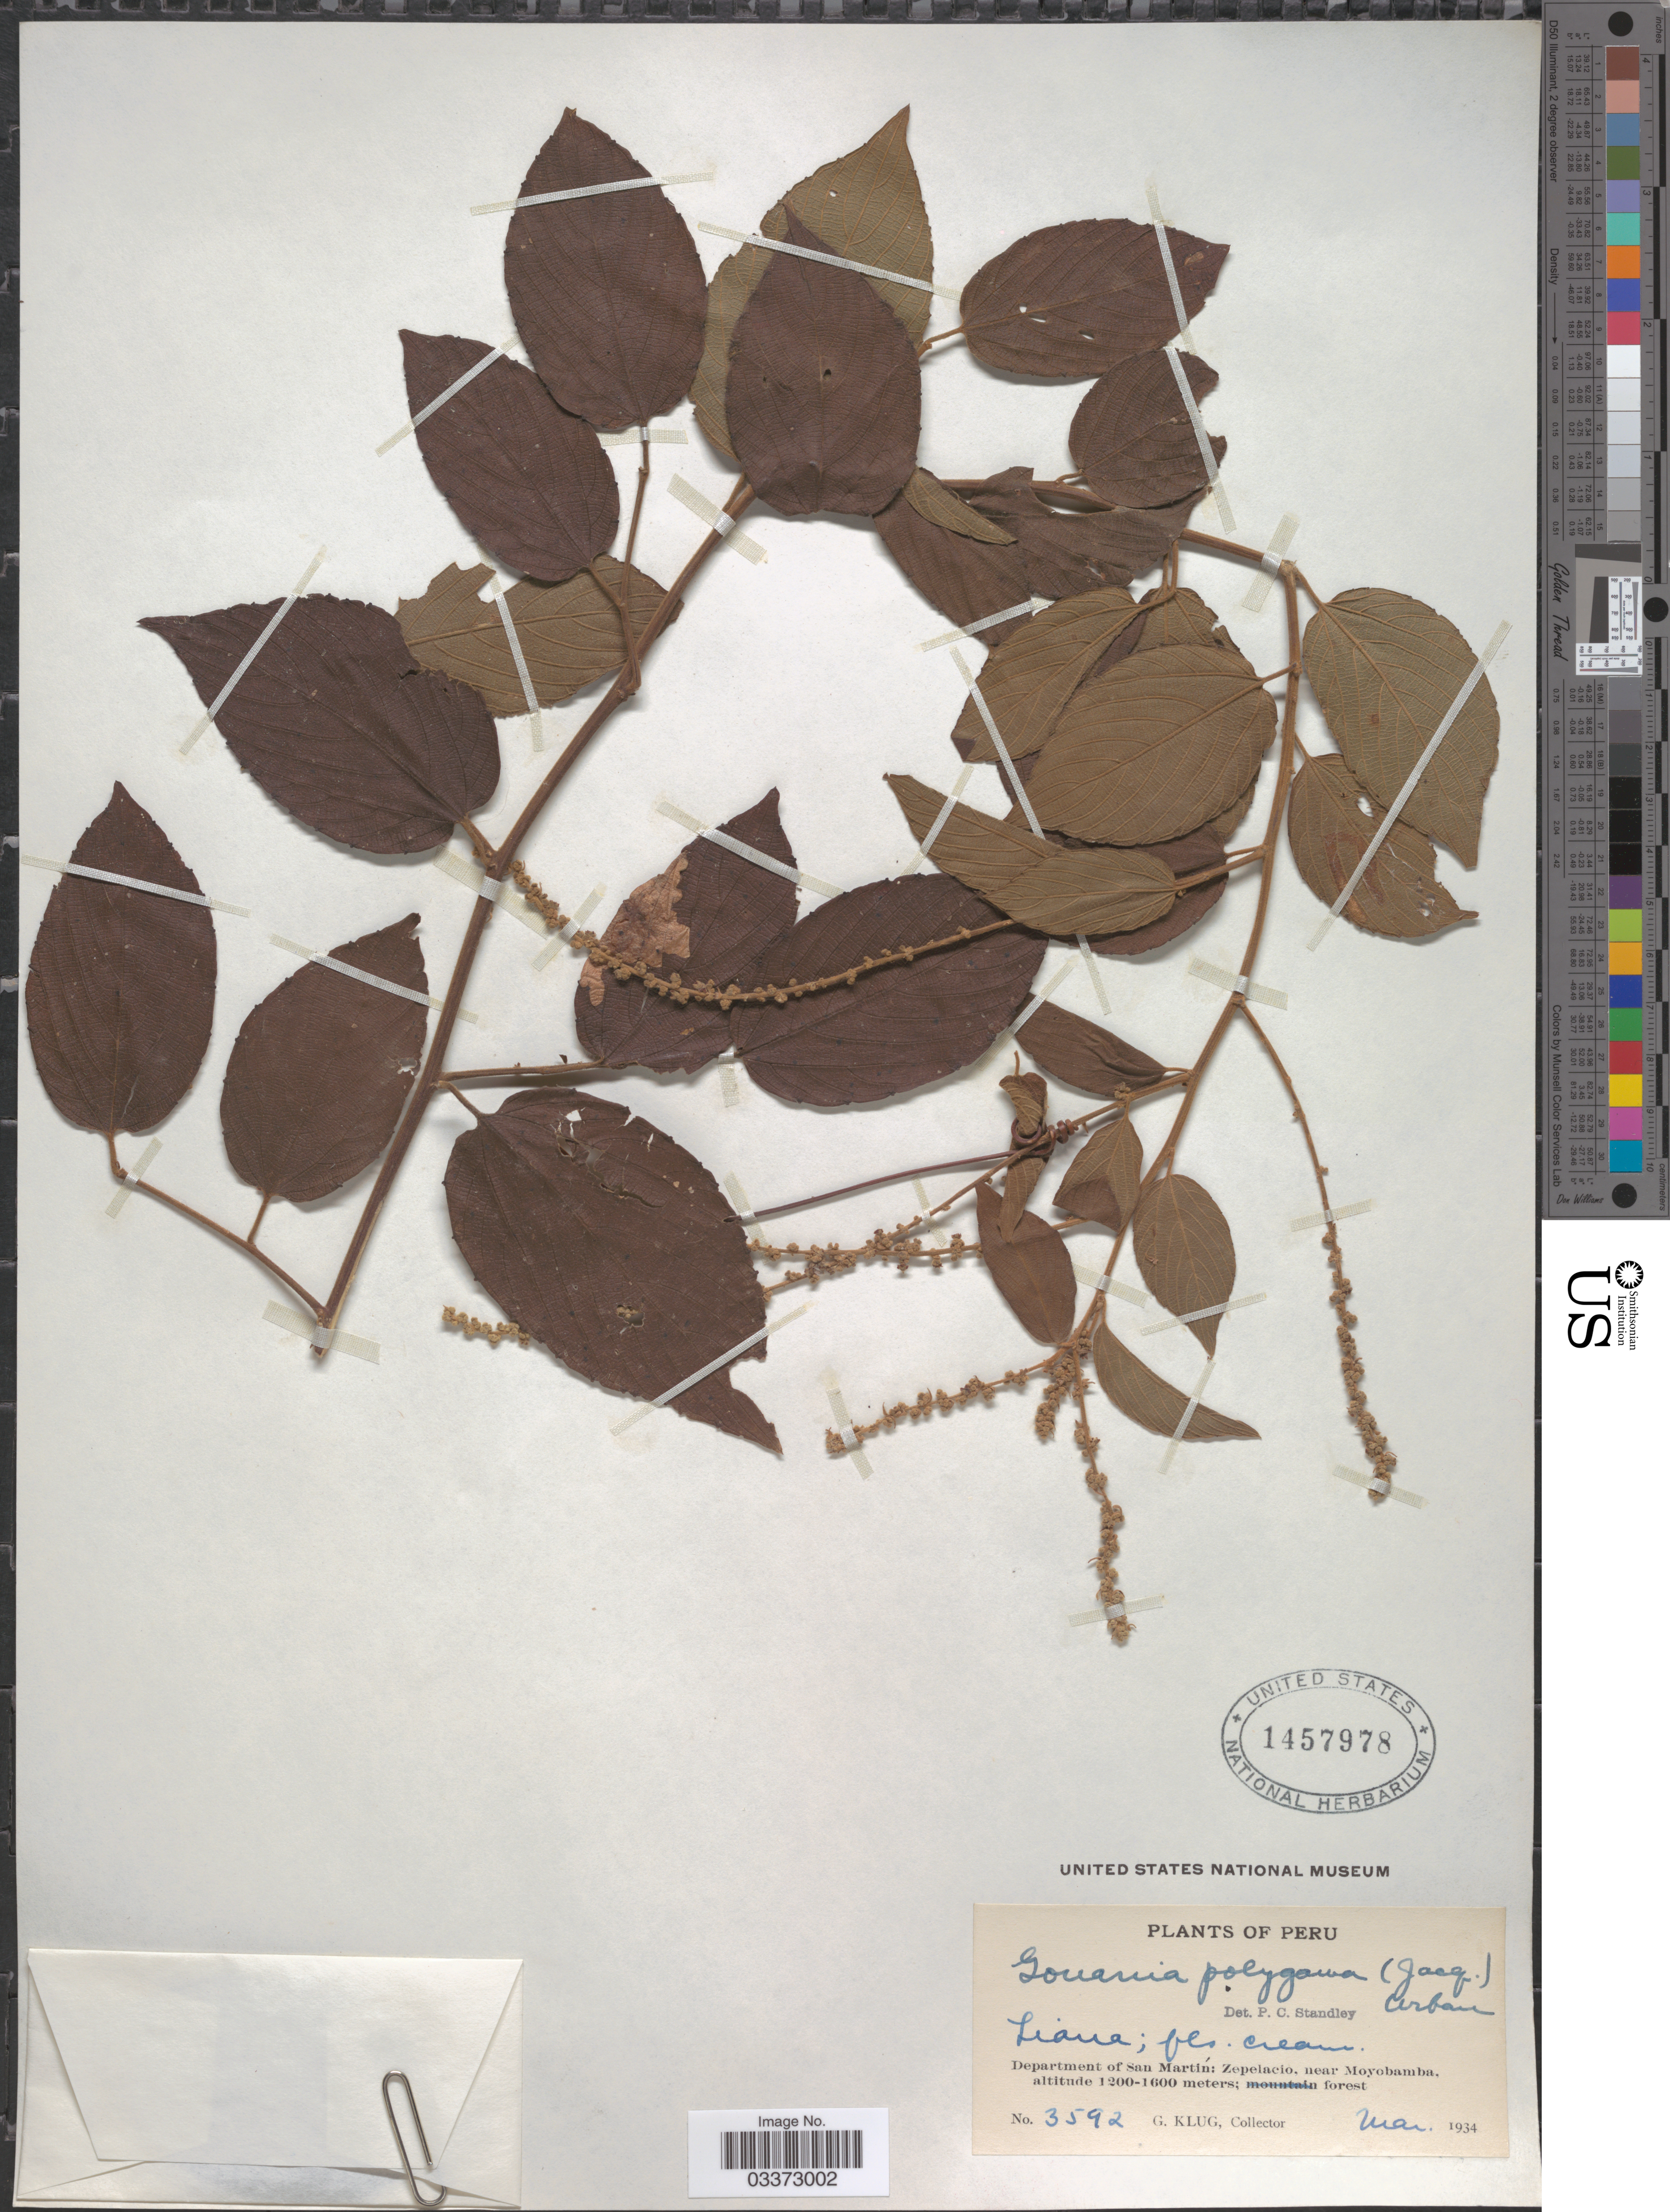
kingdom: Plantae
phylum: Tracheophyta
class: Magnoliopsida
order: Rosales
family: Rhamnaceae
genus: Gouania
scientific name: Gouania polygama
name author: (Jacq.) Urb.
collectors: G. Klug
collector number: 3592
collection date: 1934-03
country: Peru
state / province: San Martín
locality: Department of San Martín: Zepelacio, near Moyobamba.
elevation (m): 1200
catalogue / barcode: US 1457978